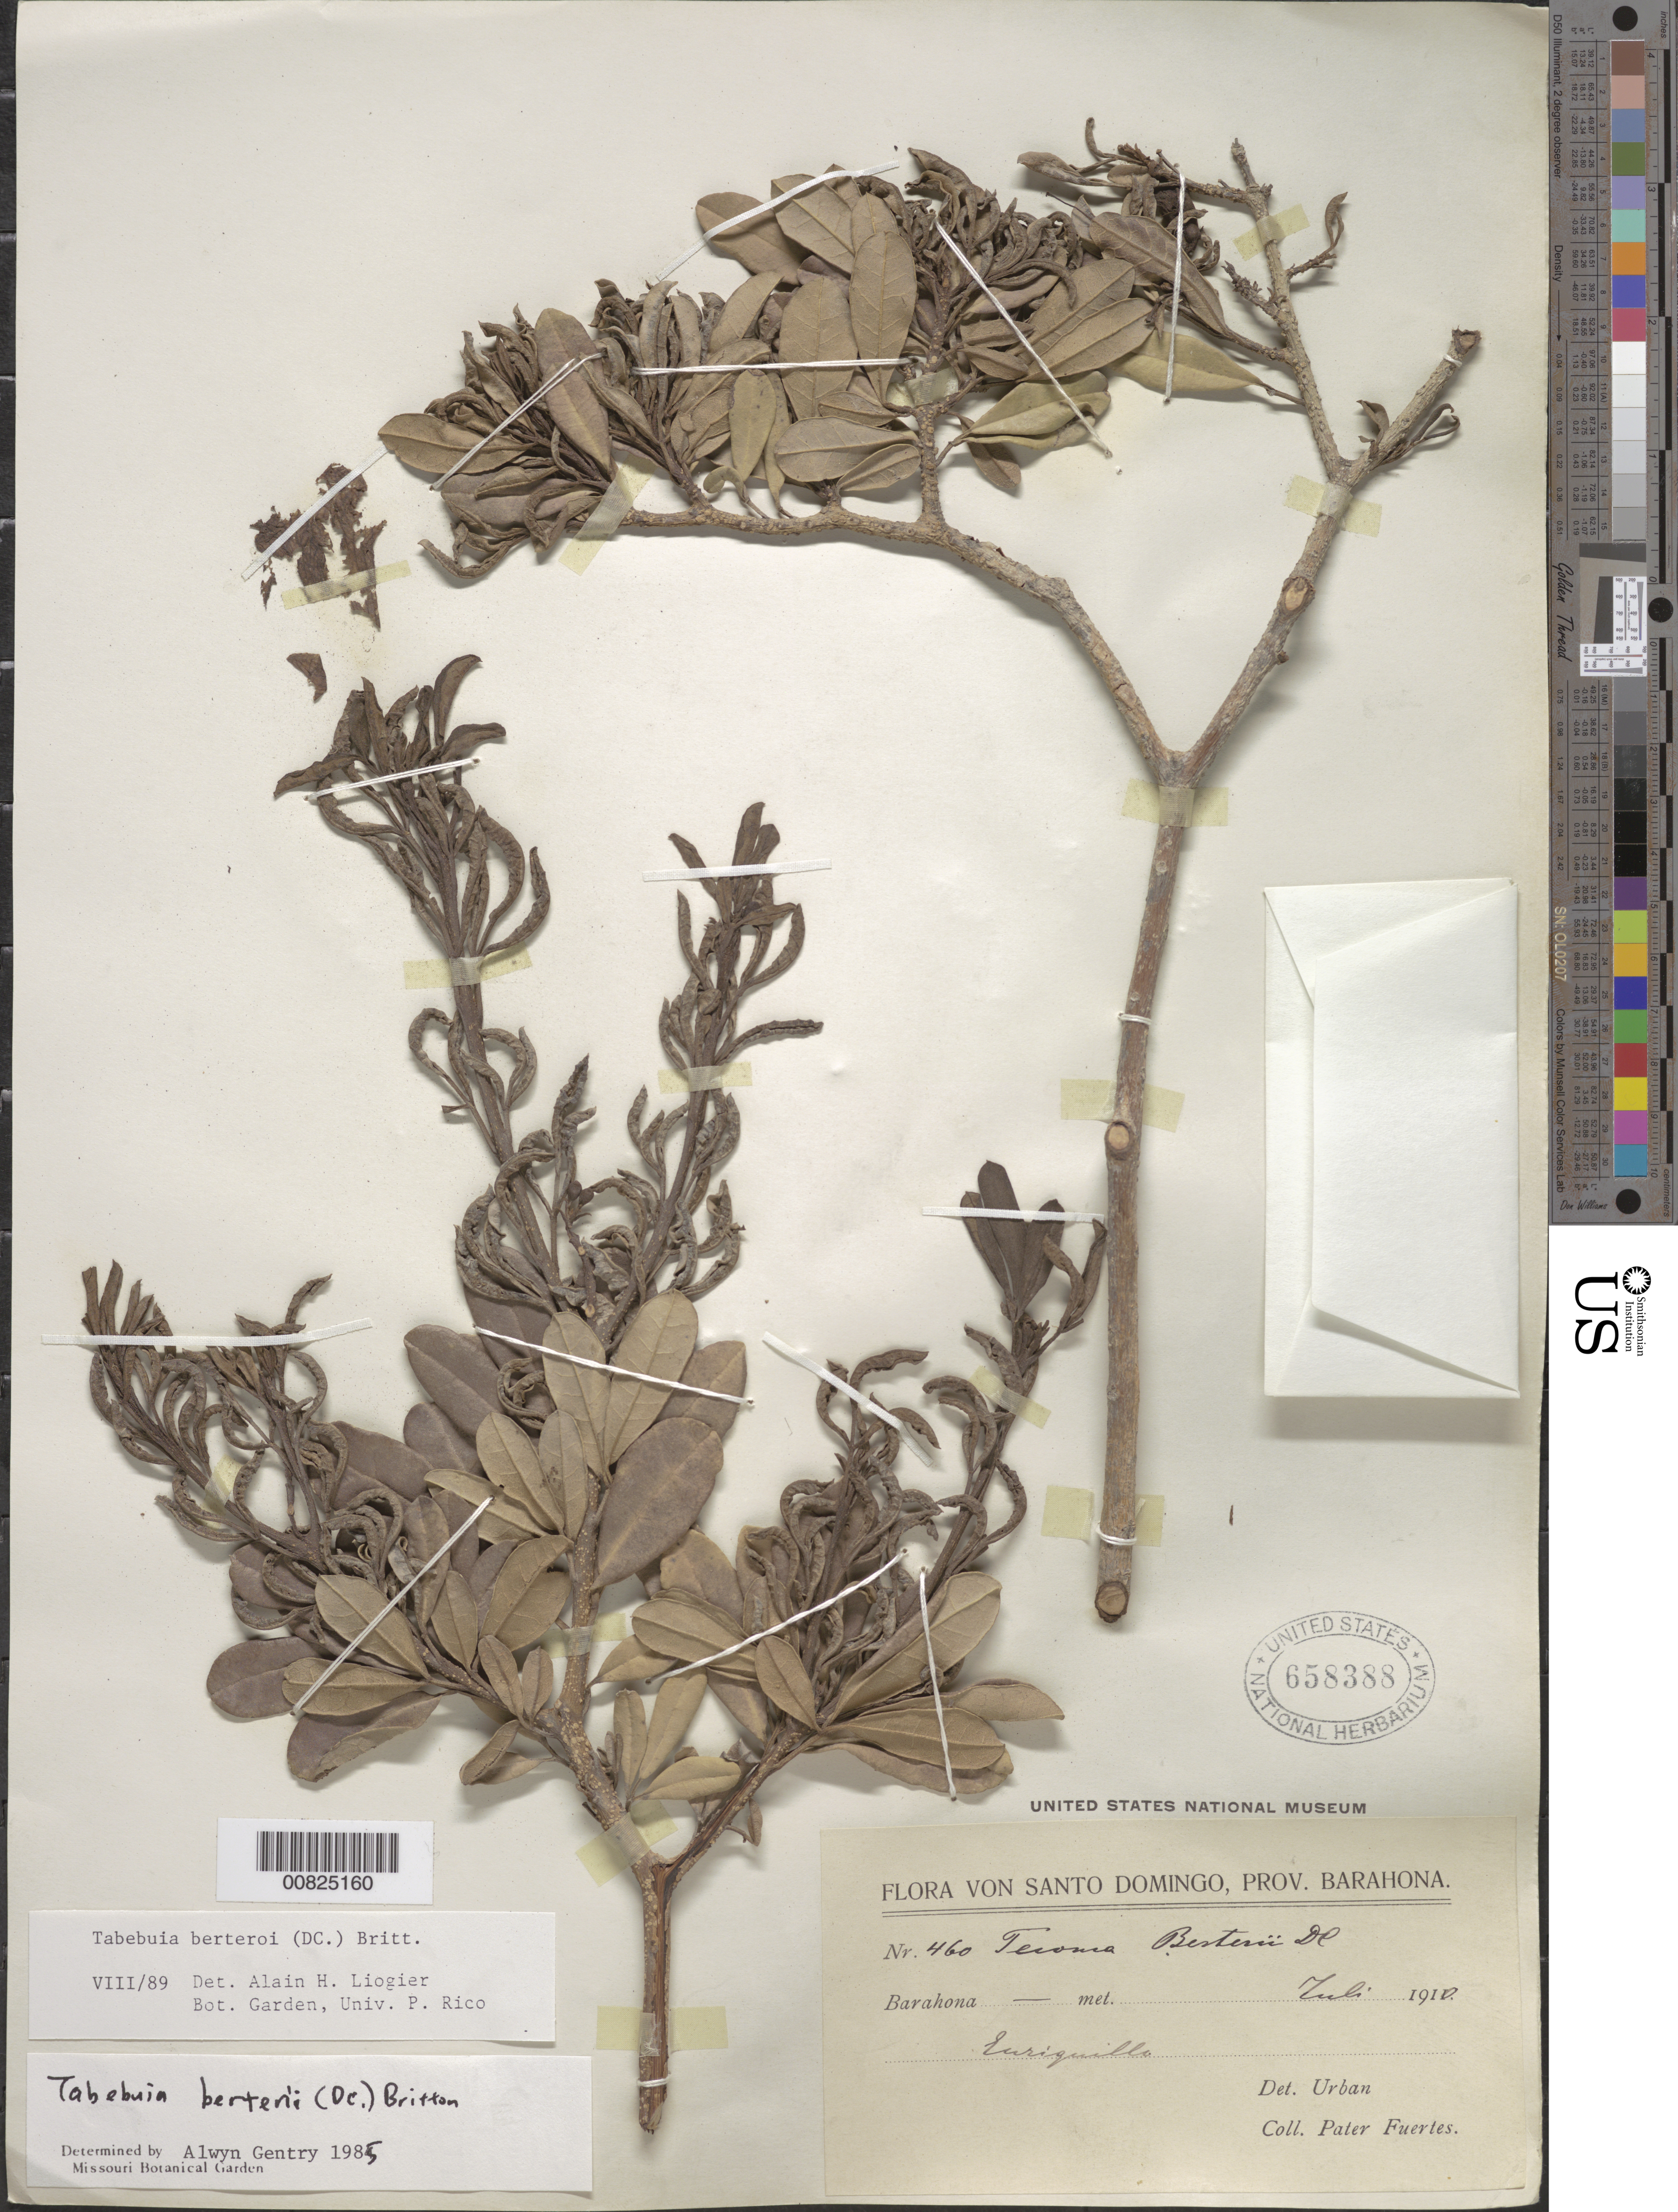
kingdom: Plantae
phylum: Tracheophyta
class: Magnoliopsida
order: Lamiales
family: Bignoniaceae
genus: Tabebuia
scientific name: Tabebuia berteroi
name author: (DC.) Britton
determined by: Liogier, Alain H.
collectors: M. D. Fuertes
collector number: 460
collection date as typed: Jul 1910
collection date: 1910-07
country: Dominican Republic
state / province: Barahona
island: Hispaniola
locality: Euriquillo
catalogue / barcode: US 658388